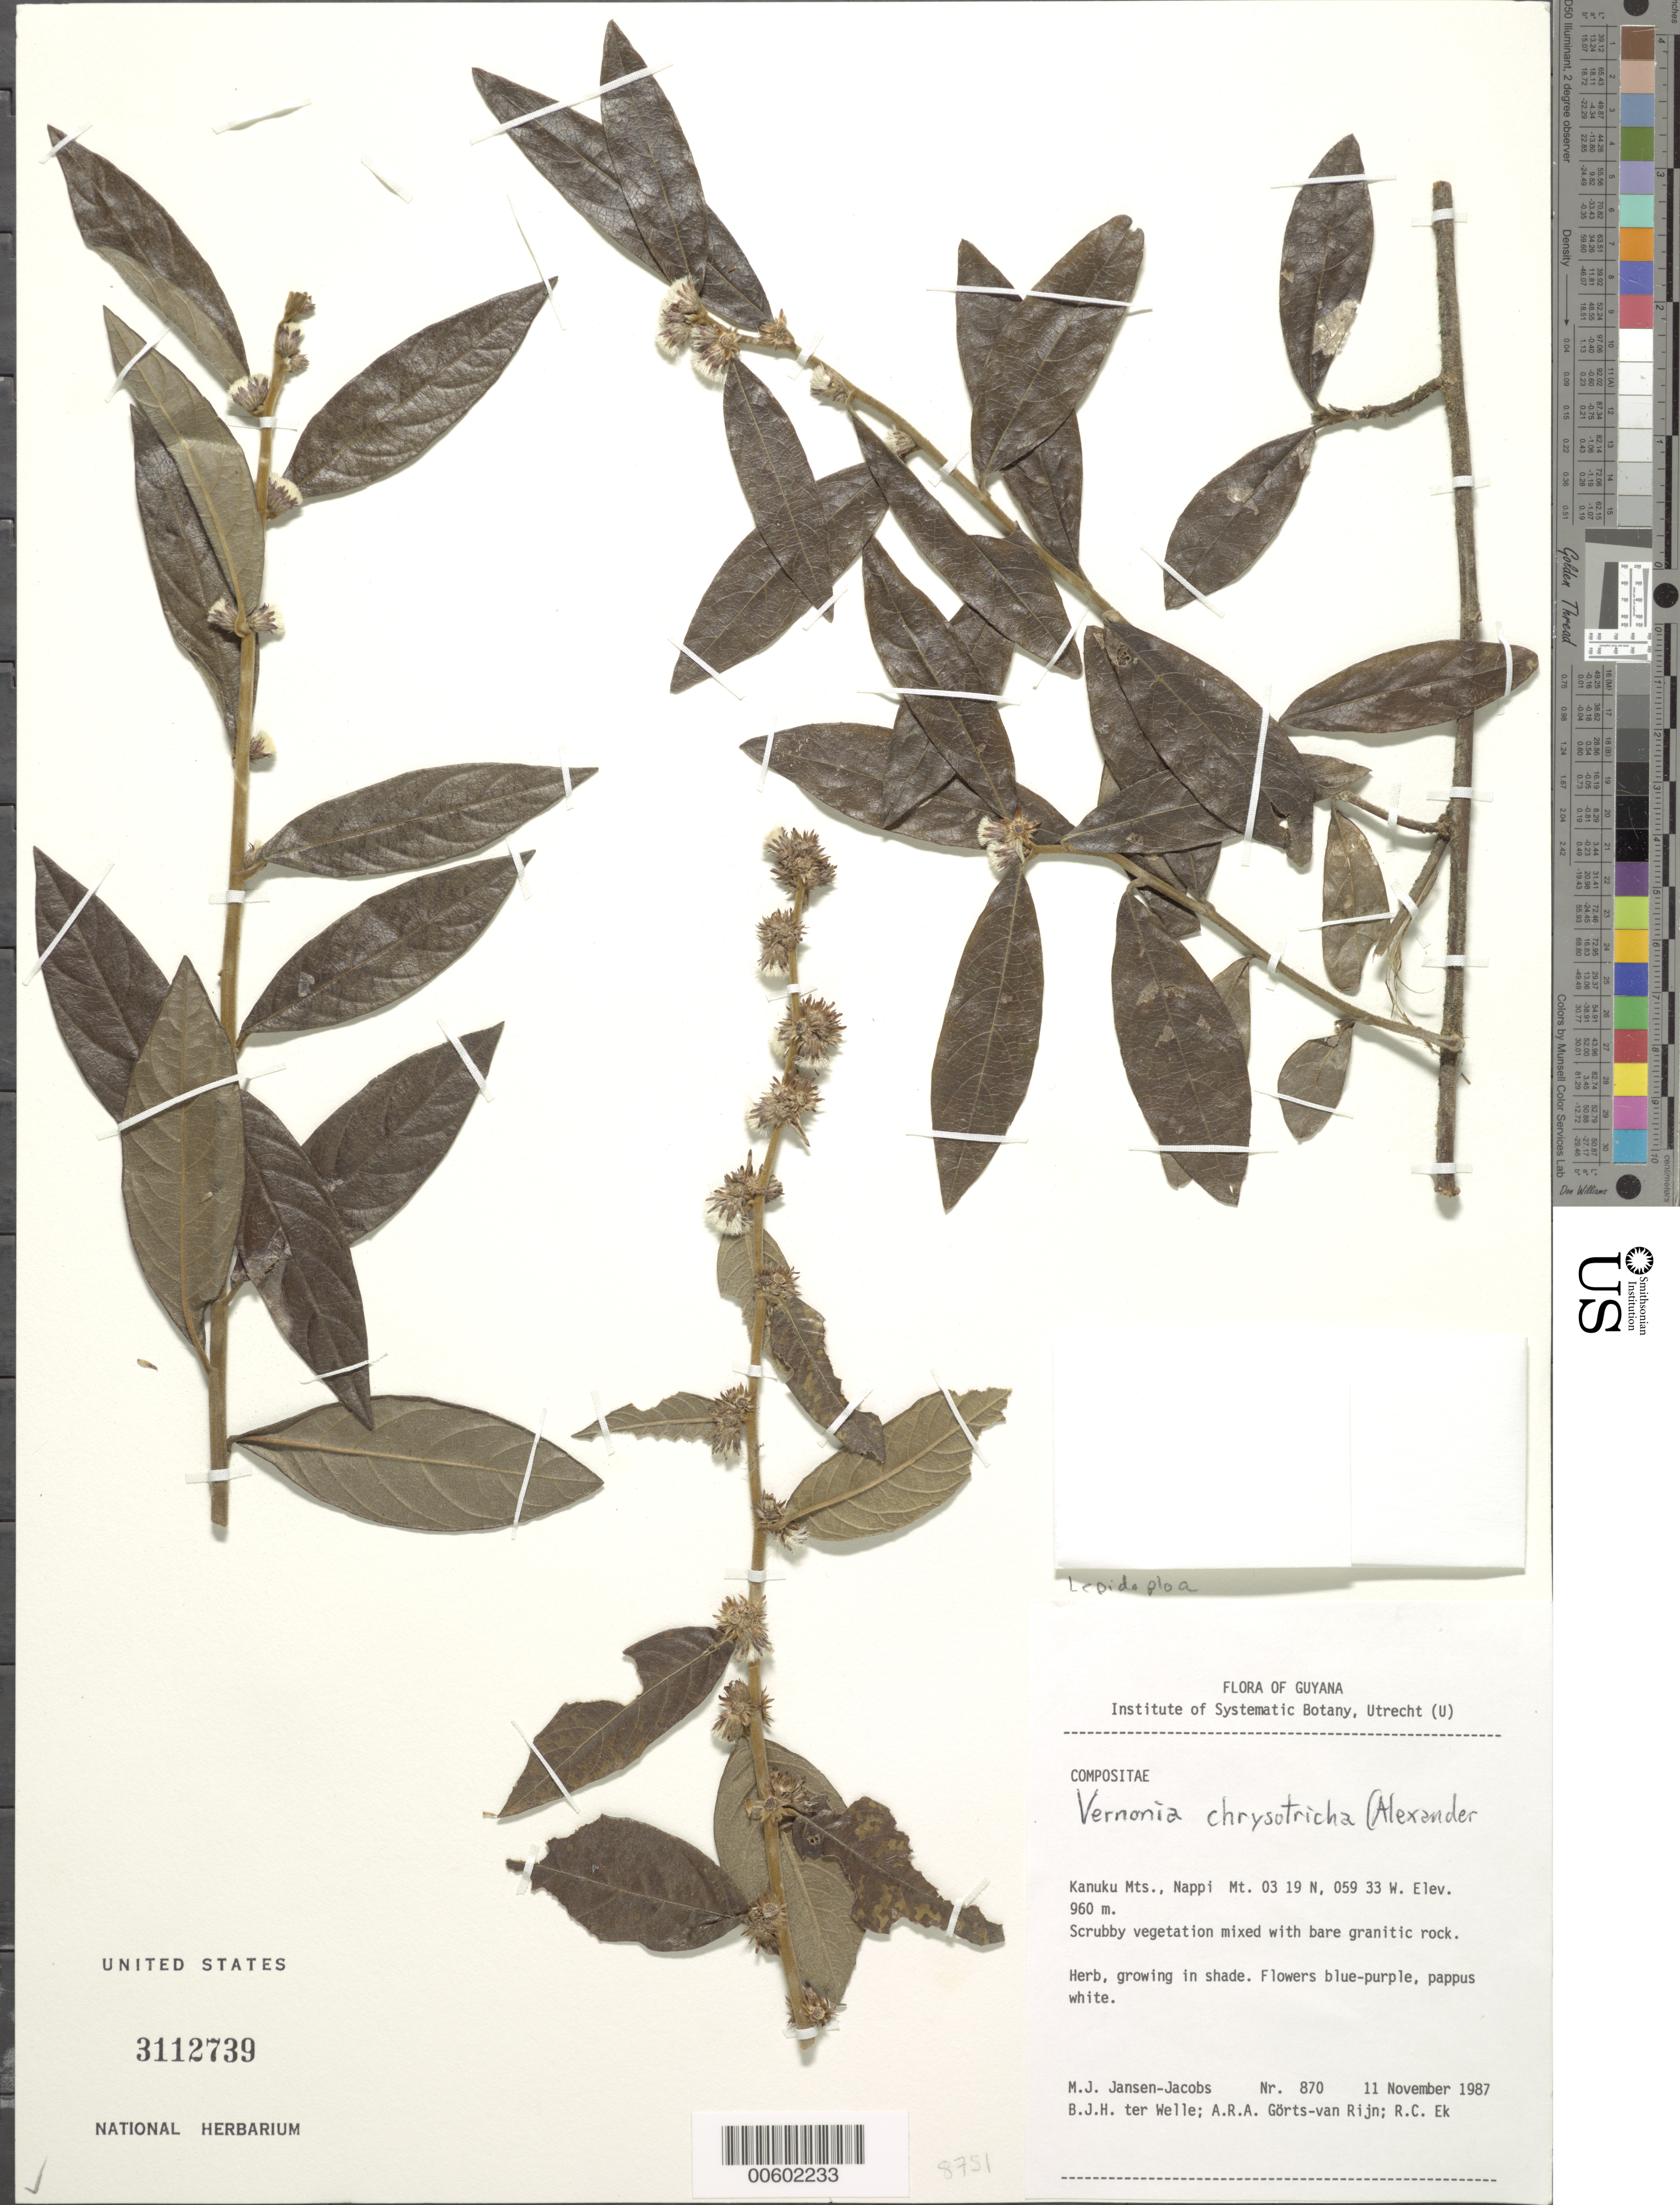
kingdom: Plantae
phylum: Tracheophyta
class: Magnoliopsida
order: Asterales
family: Asteraceae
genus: Lepidaploa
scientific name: Lepidaploa chrysotricha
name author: (Alexander) H. Rob.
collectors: M. J. Jansen-Jacobs, B. Welle, A. .R. A. Görts-van Rijn & R. C. Ek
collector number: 870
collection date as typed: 11-Nov-87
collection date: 1987-11-11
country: Guyana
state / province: U. Takutu-U. Essequibo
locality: Kanuku Mts., Nappi Mt.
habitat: Scrubby vegetation mixed with bare granitic rock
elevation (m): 960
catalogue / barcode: US 3112739